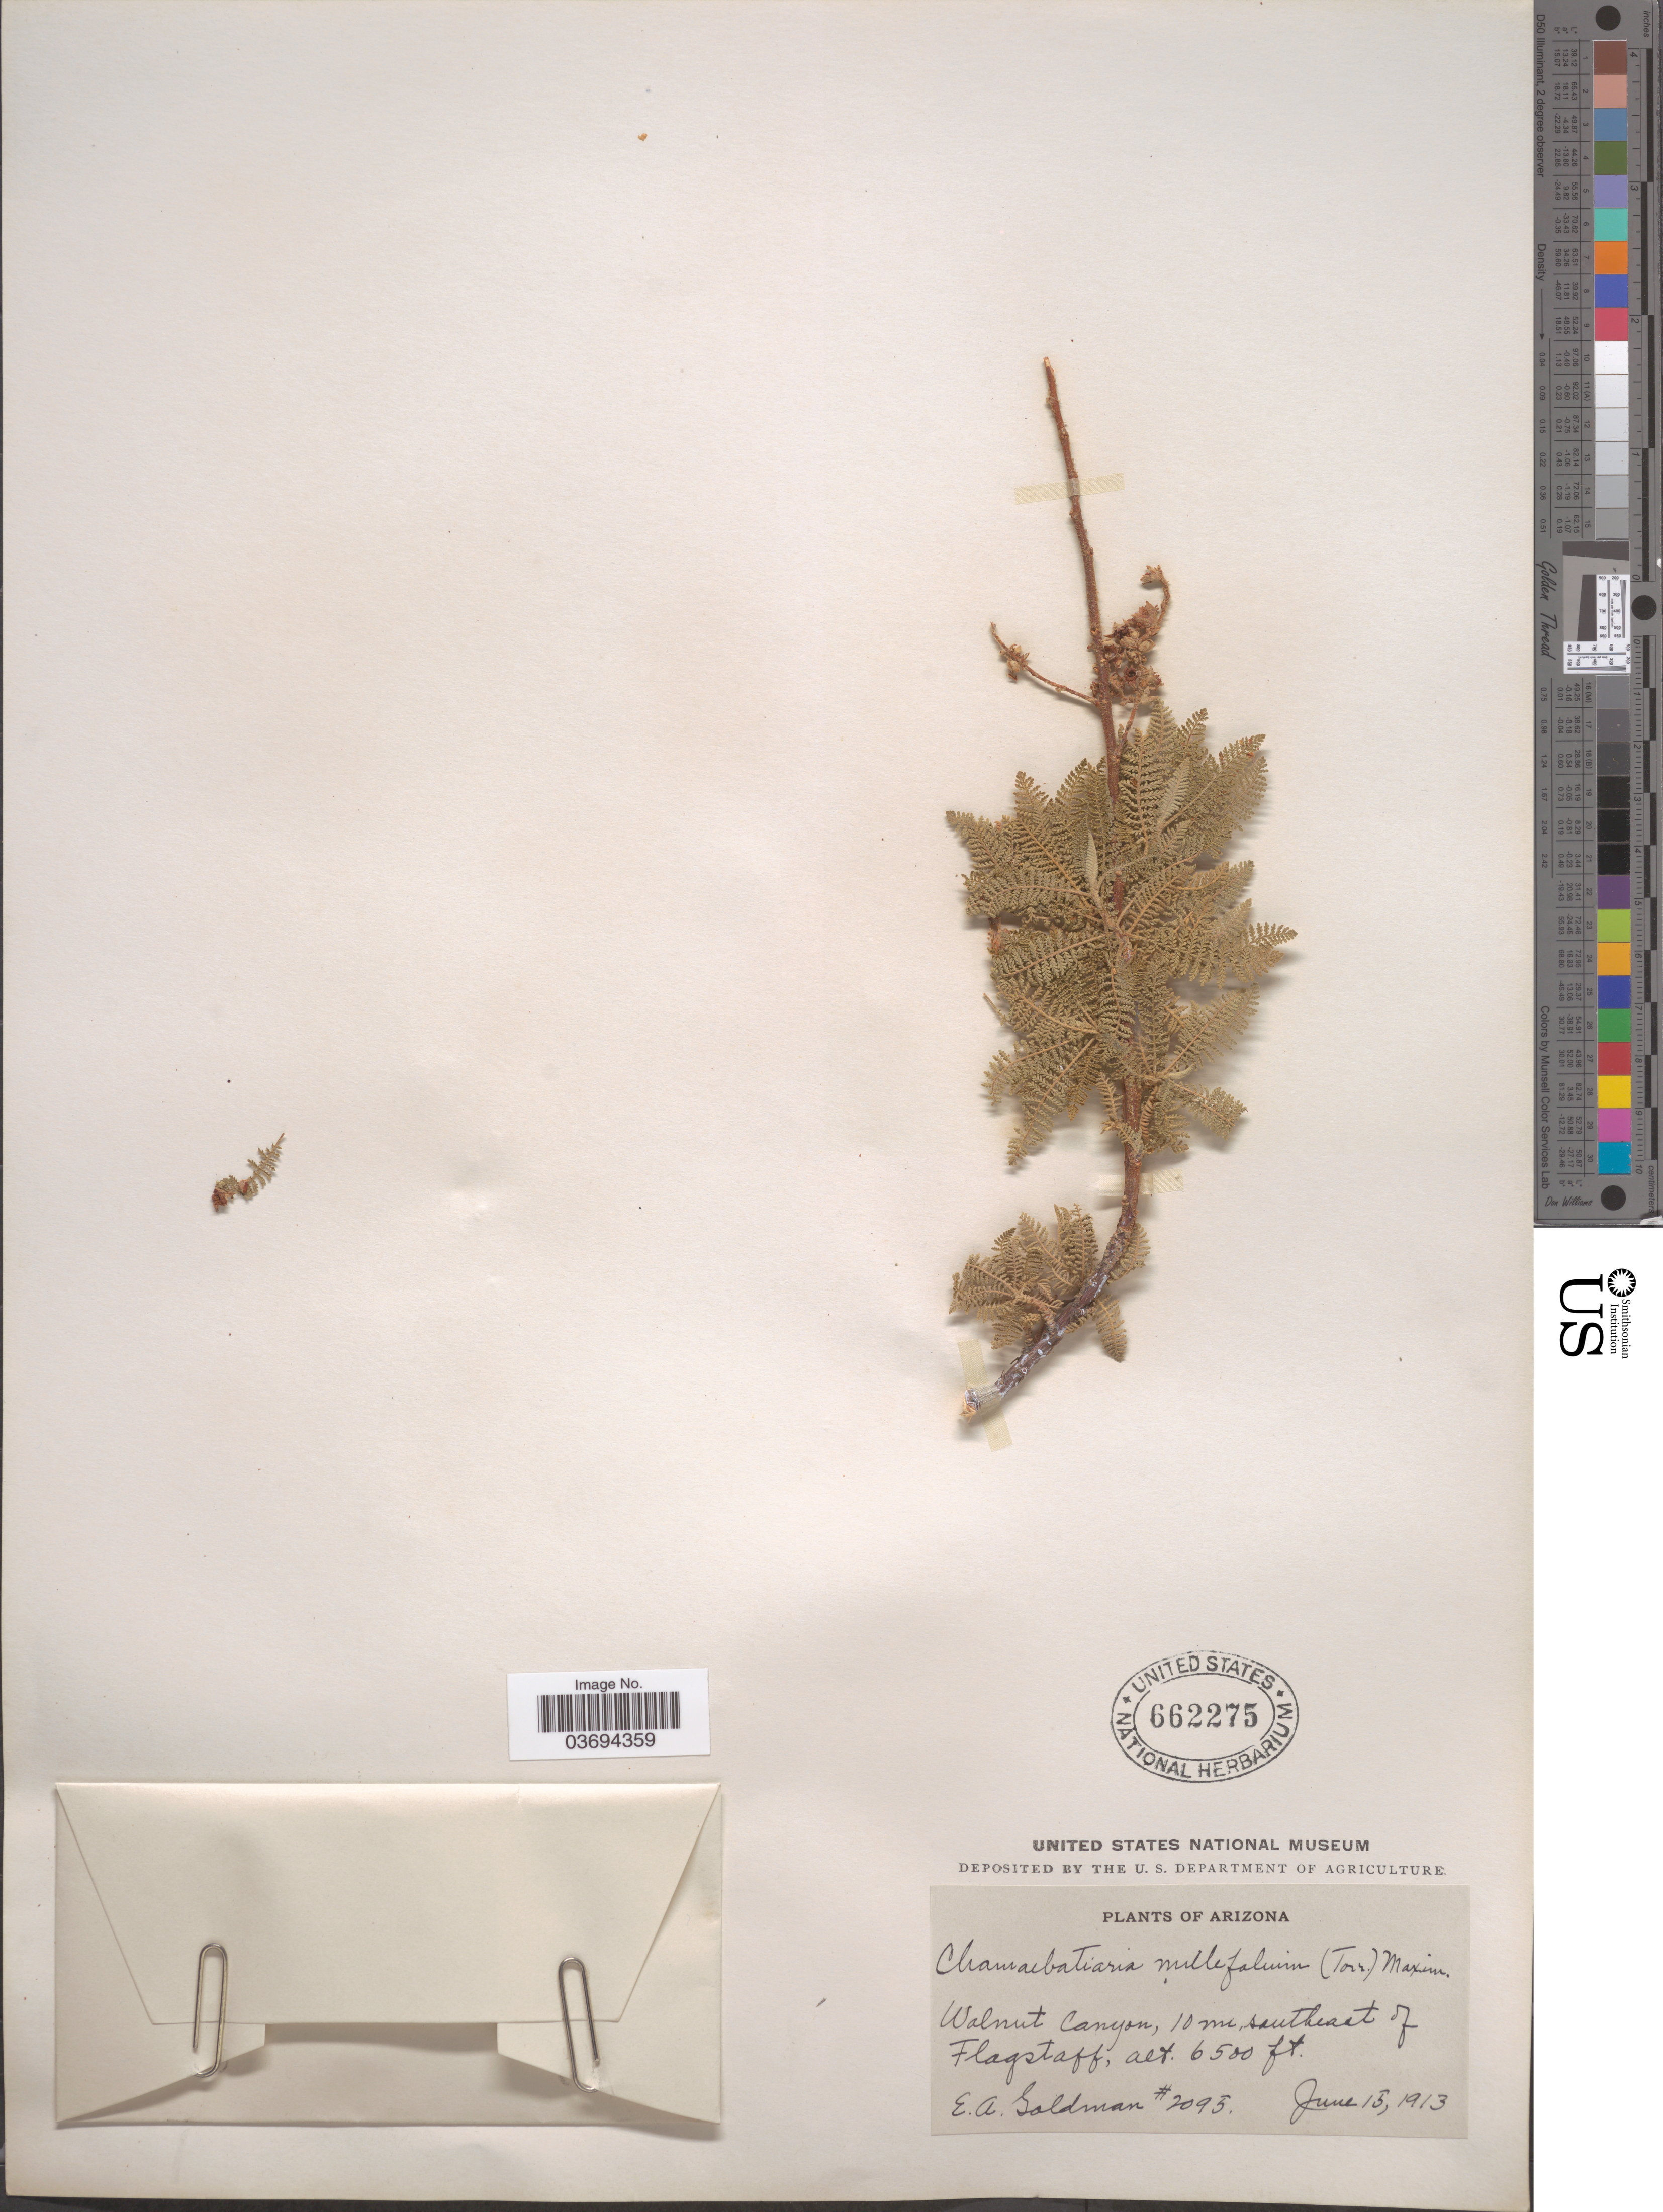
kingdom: Plantae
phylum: Tracheophyta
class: Magnoliopsida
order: Rosales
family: Rosaceae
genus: Chamaebatiaria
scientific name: Chamaebatiaria millefolium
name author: (Torr.) Maxim.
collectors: E. A. Goldman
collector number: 2095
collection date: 1913-06-15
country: United States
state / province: Arizona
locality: Walnut Canyon, 10 mi southeast of Flagstaff.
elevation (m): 1981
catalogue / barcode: US 662275